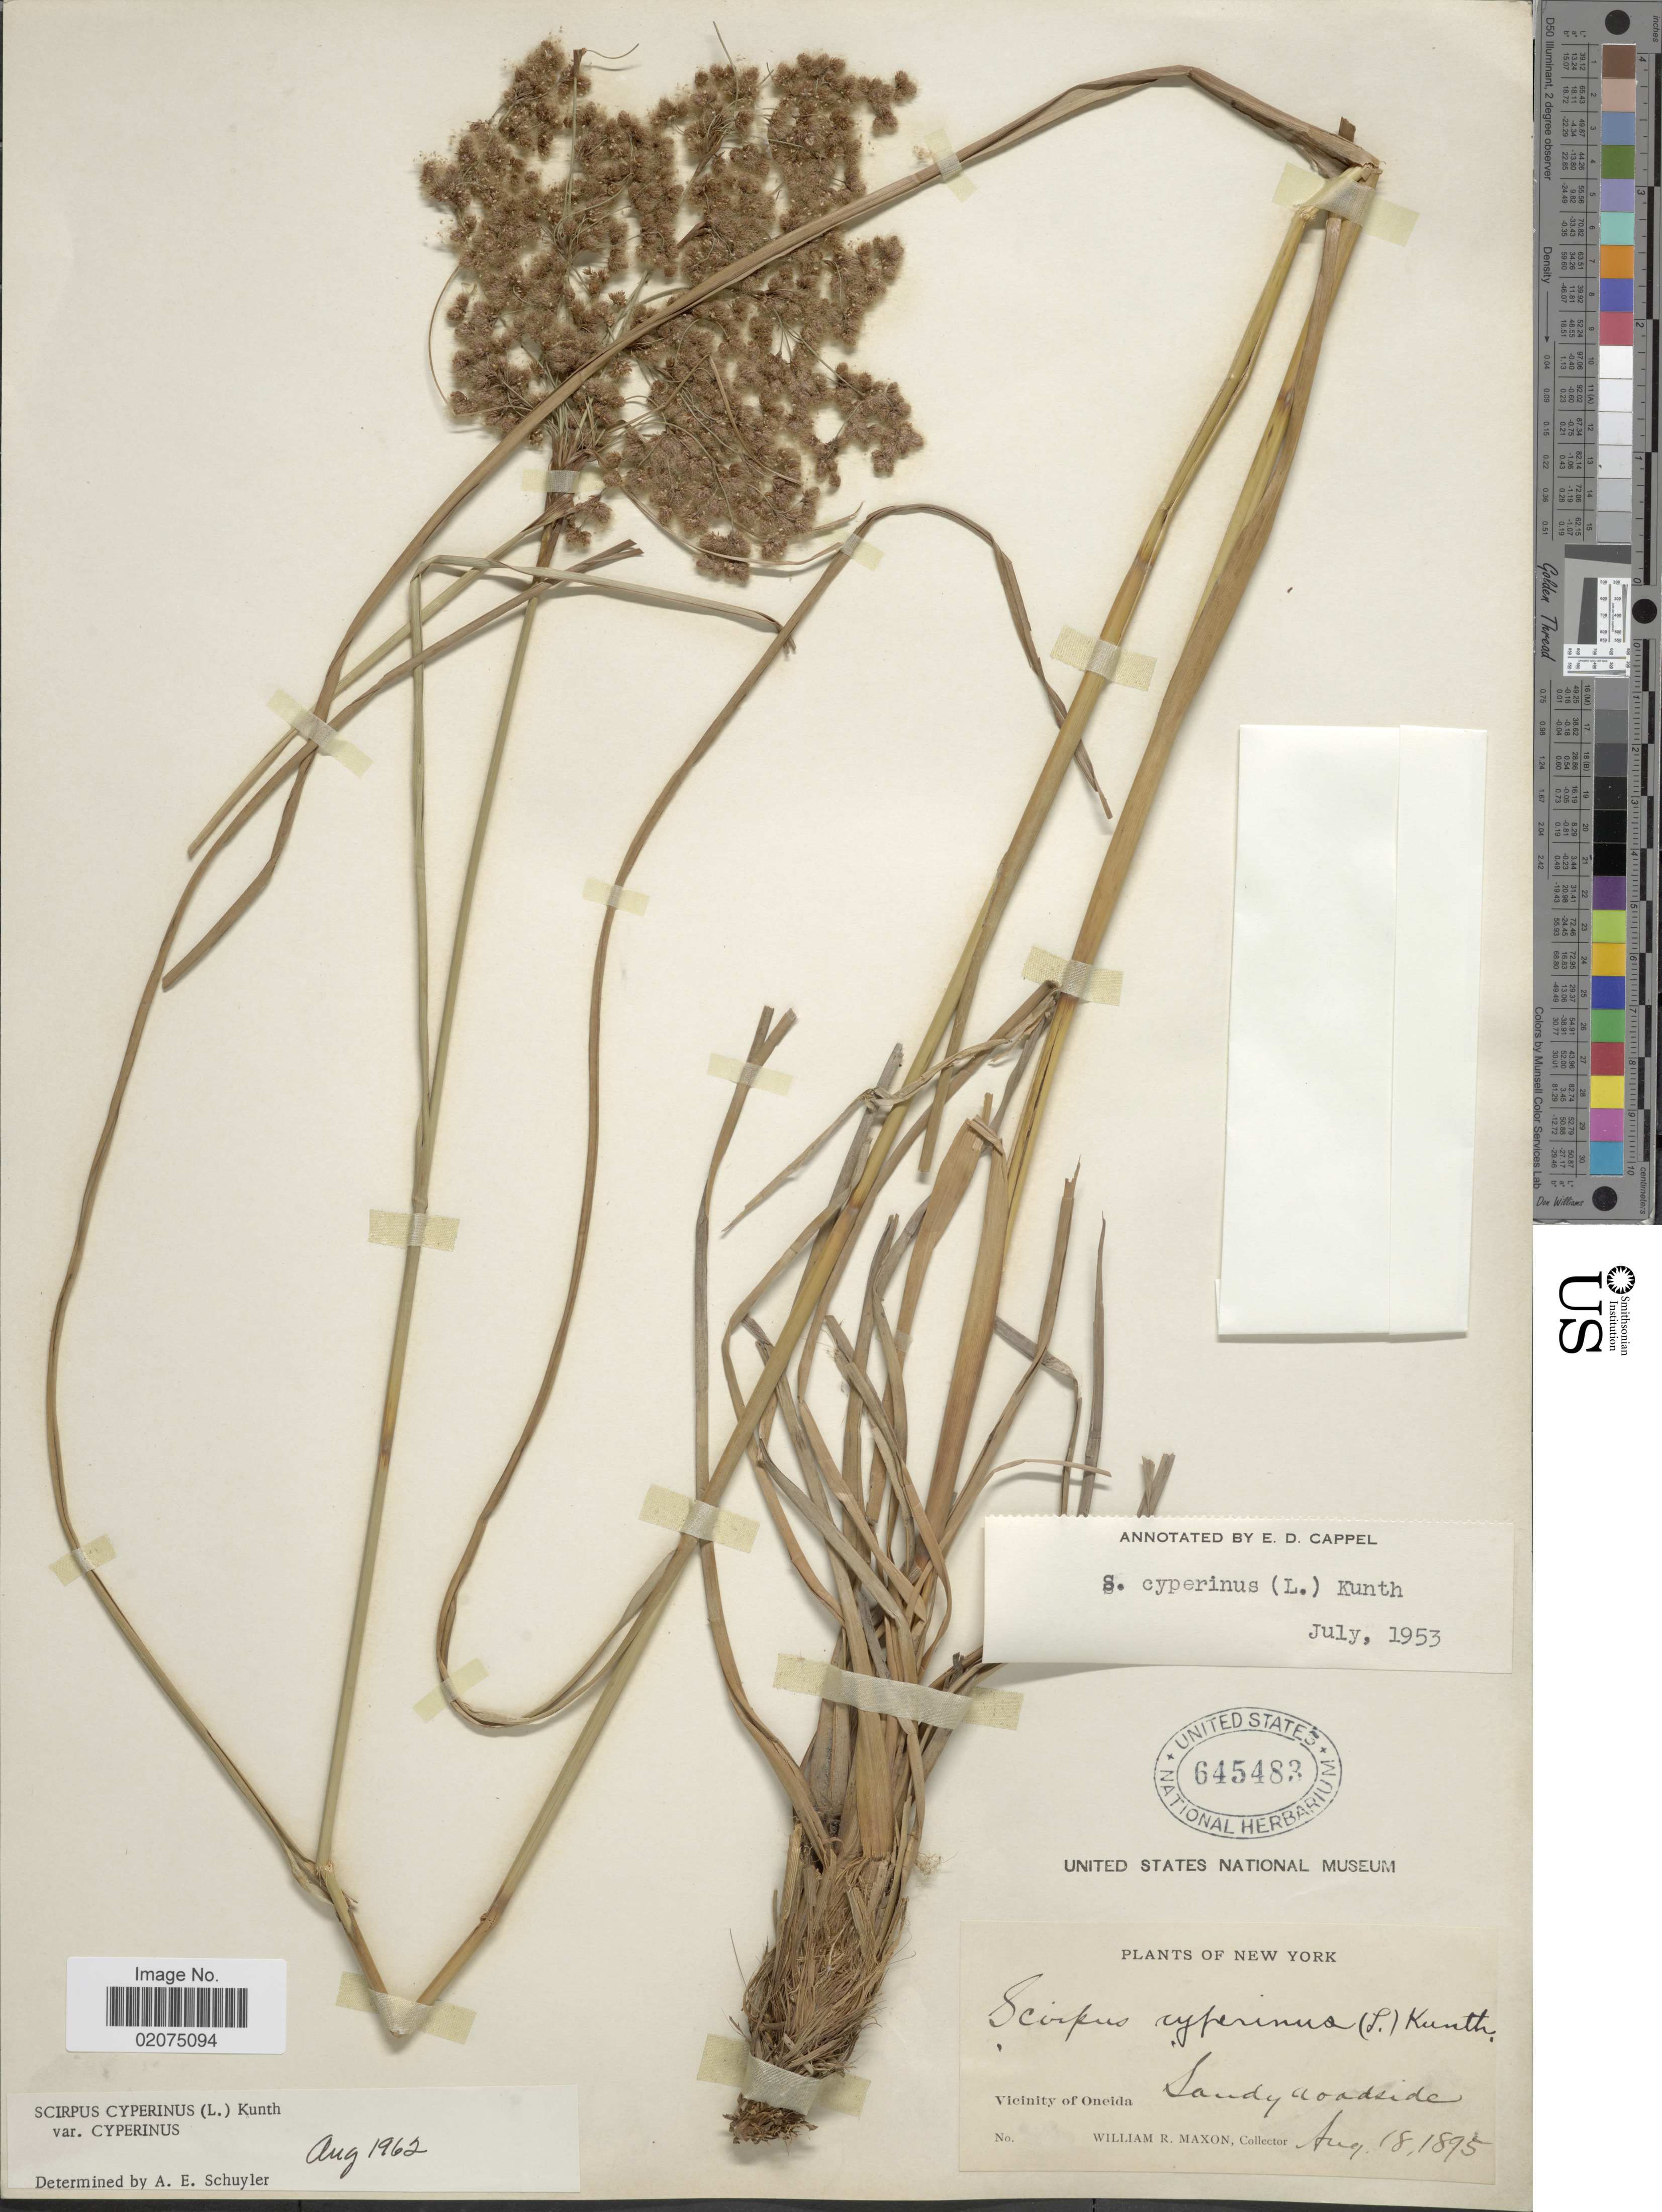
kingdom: Plantae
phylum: Tracheophyta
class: Liliopsida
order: Poales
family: Cyperaceae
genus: Scirpus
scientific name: Scirpus cyperinus (L.) Kunth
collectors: W. R. Maxon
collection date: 1895-08-18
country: United States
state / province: New York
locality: Vicinity of Oneida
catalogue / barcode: US 645483